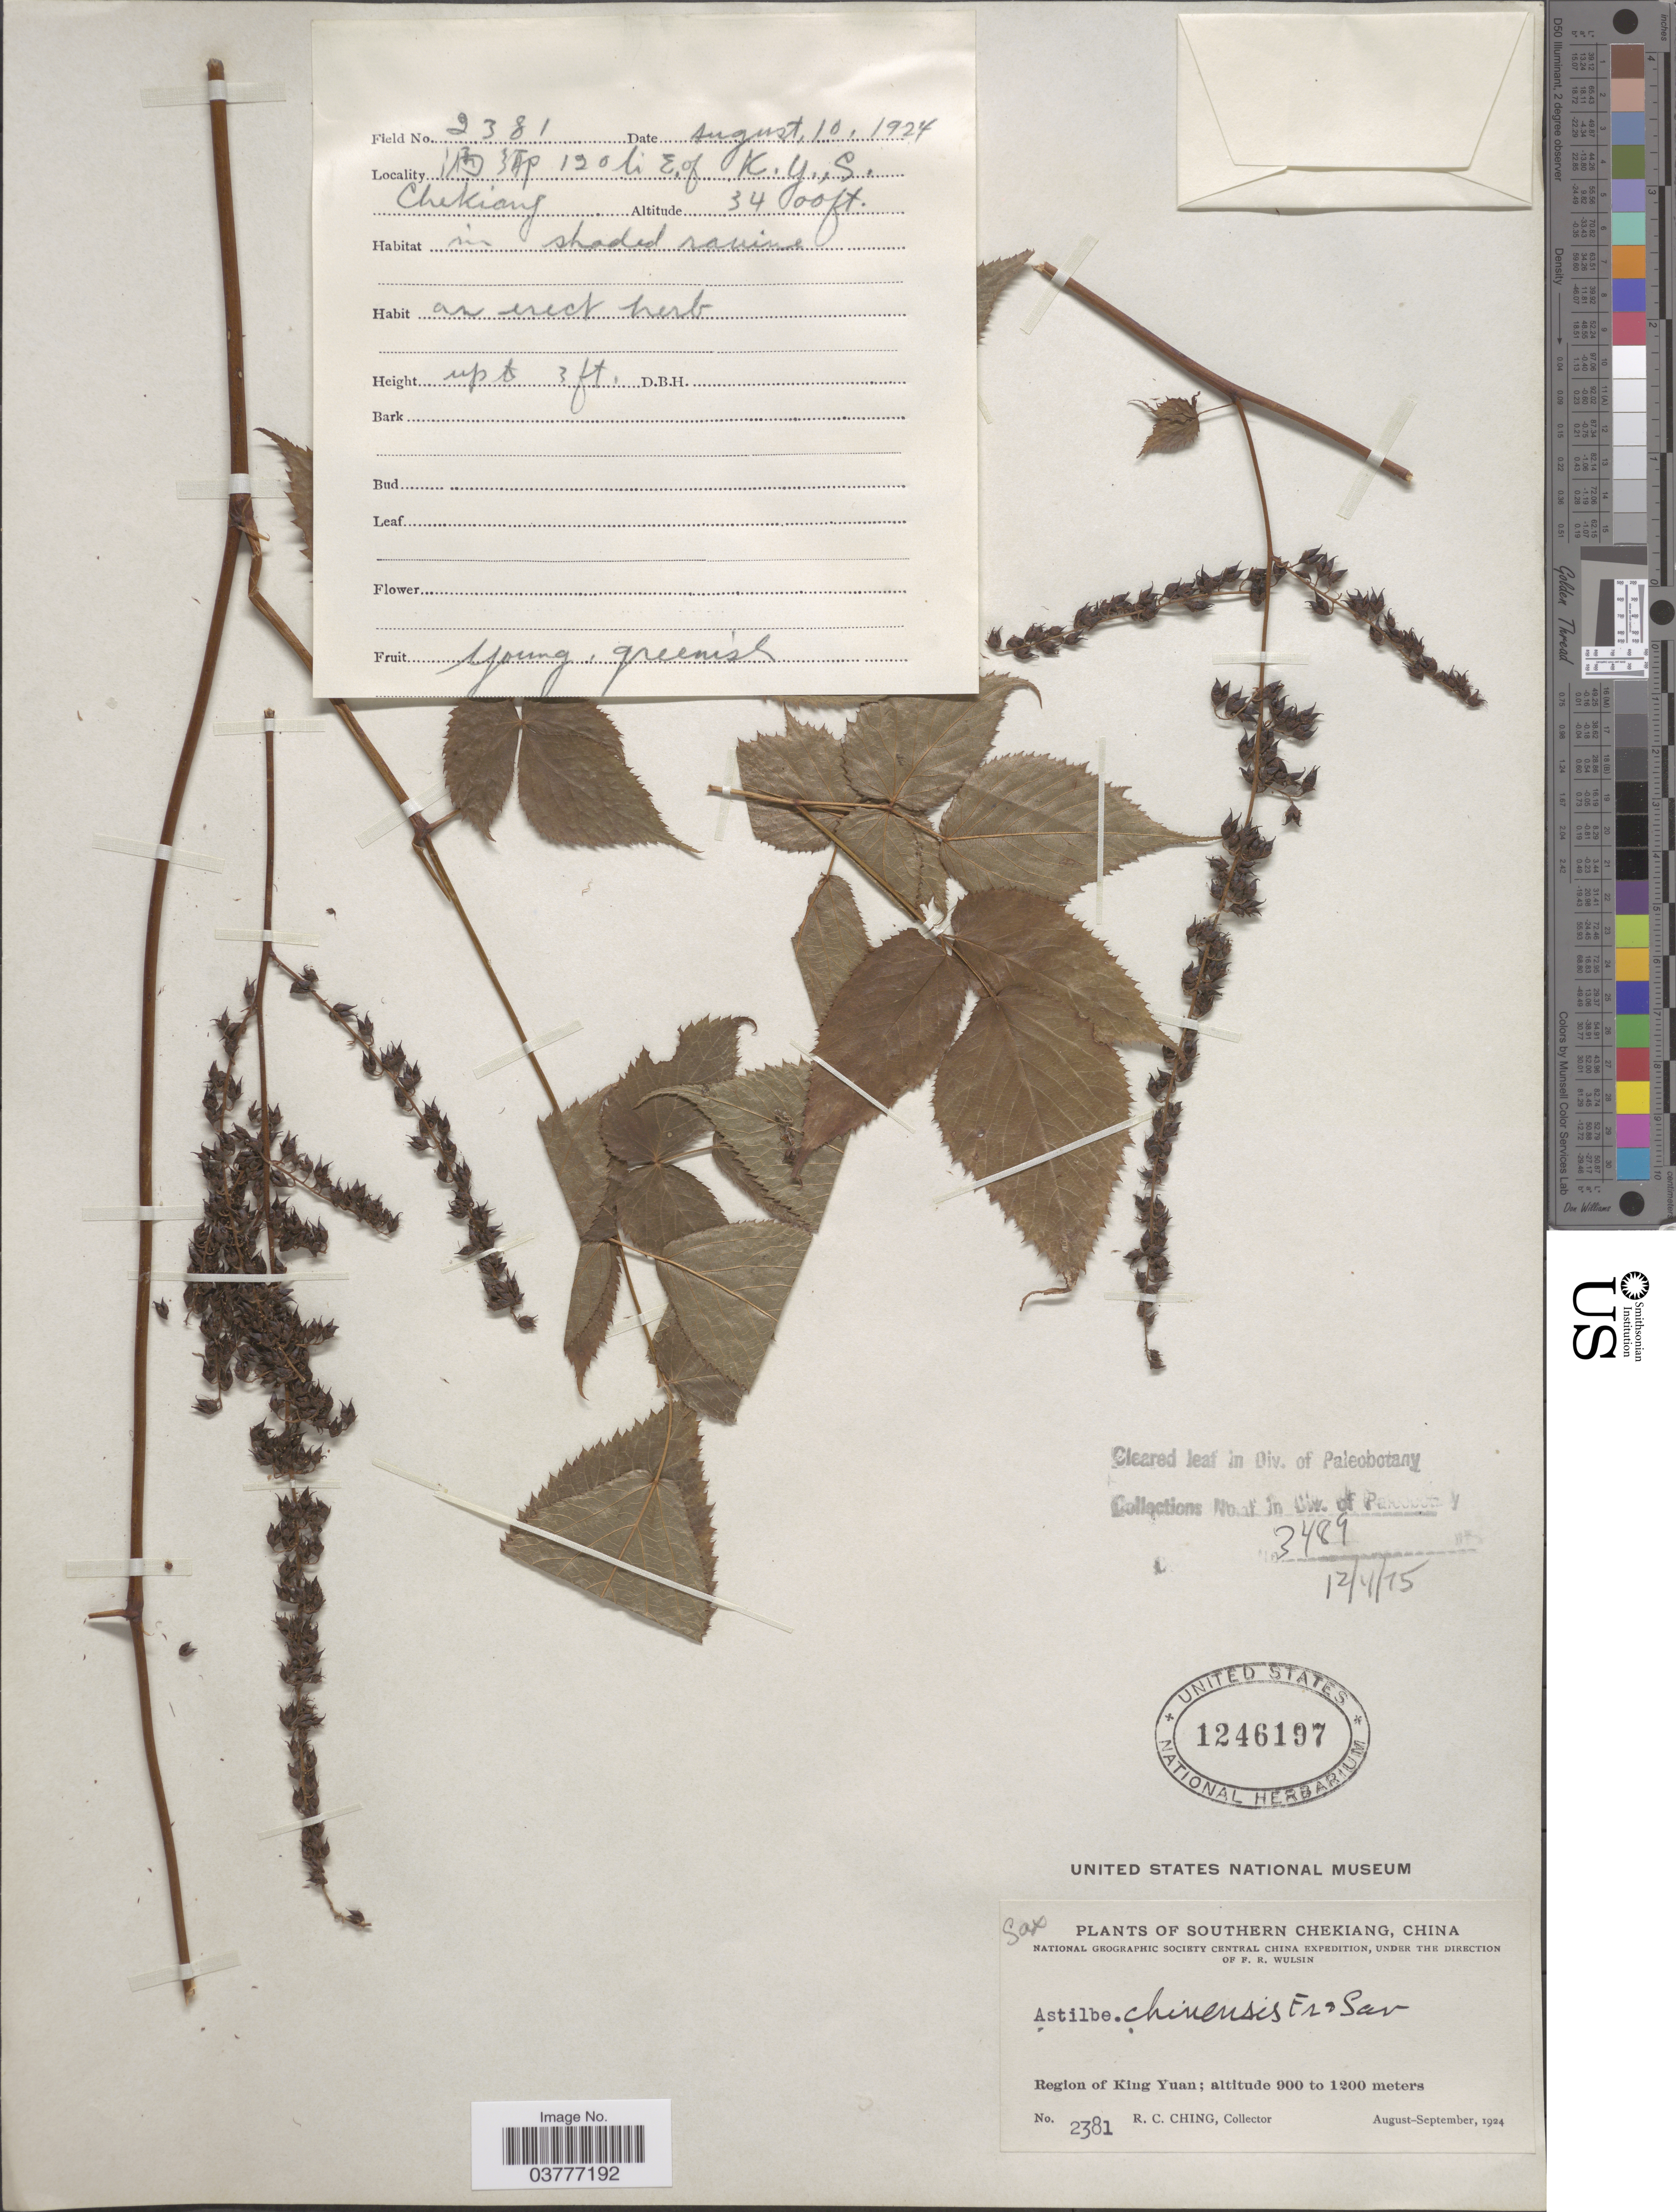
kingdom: Plantae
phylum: Tracheophyta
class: Magnoliopsida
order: Saxifragales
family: Saxifragaceae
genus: Astilbe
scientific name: Astilbe chinensis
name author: (Maxim.) Franch. & Sav.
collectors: R. C. Ching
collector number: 2381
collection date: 1924-08/1924-09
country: China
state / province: Zhejiang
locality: Southern Chekiang. Central China. Region of King Yuan.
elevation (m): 900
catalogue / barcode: US 1246197